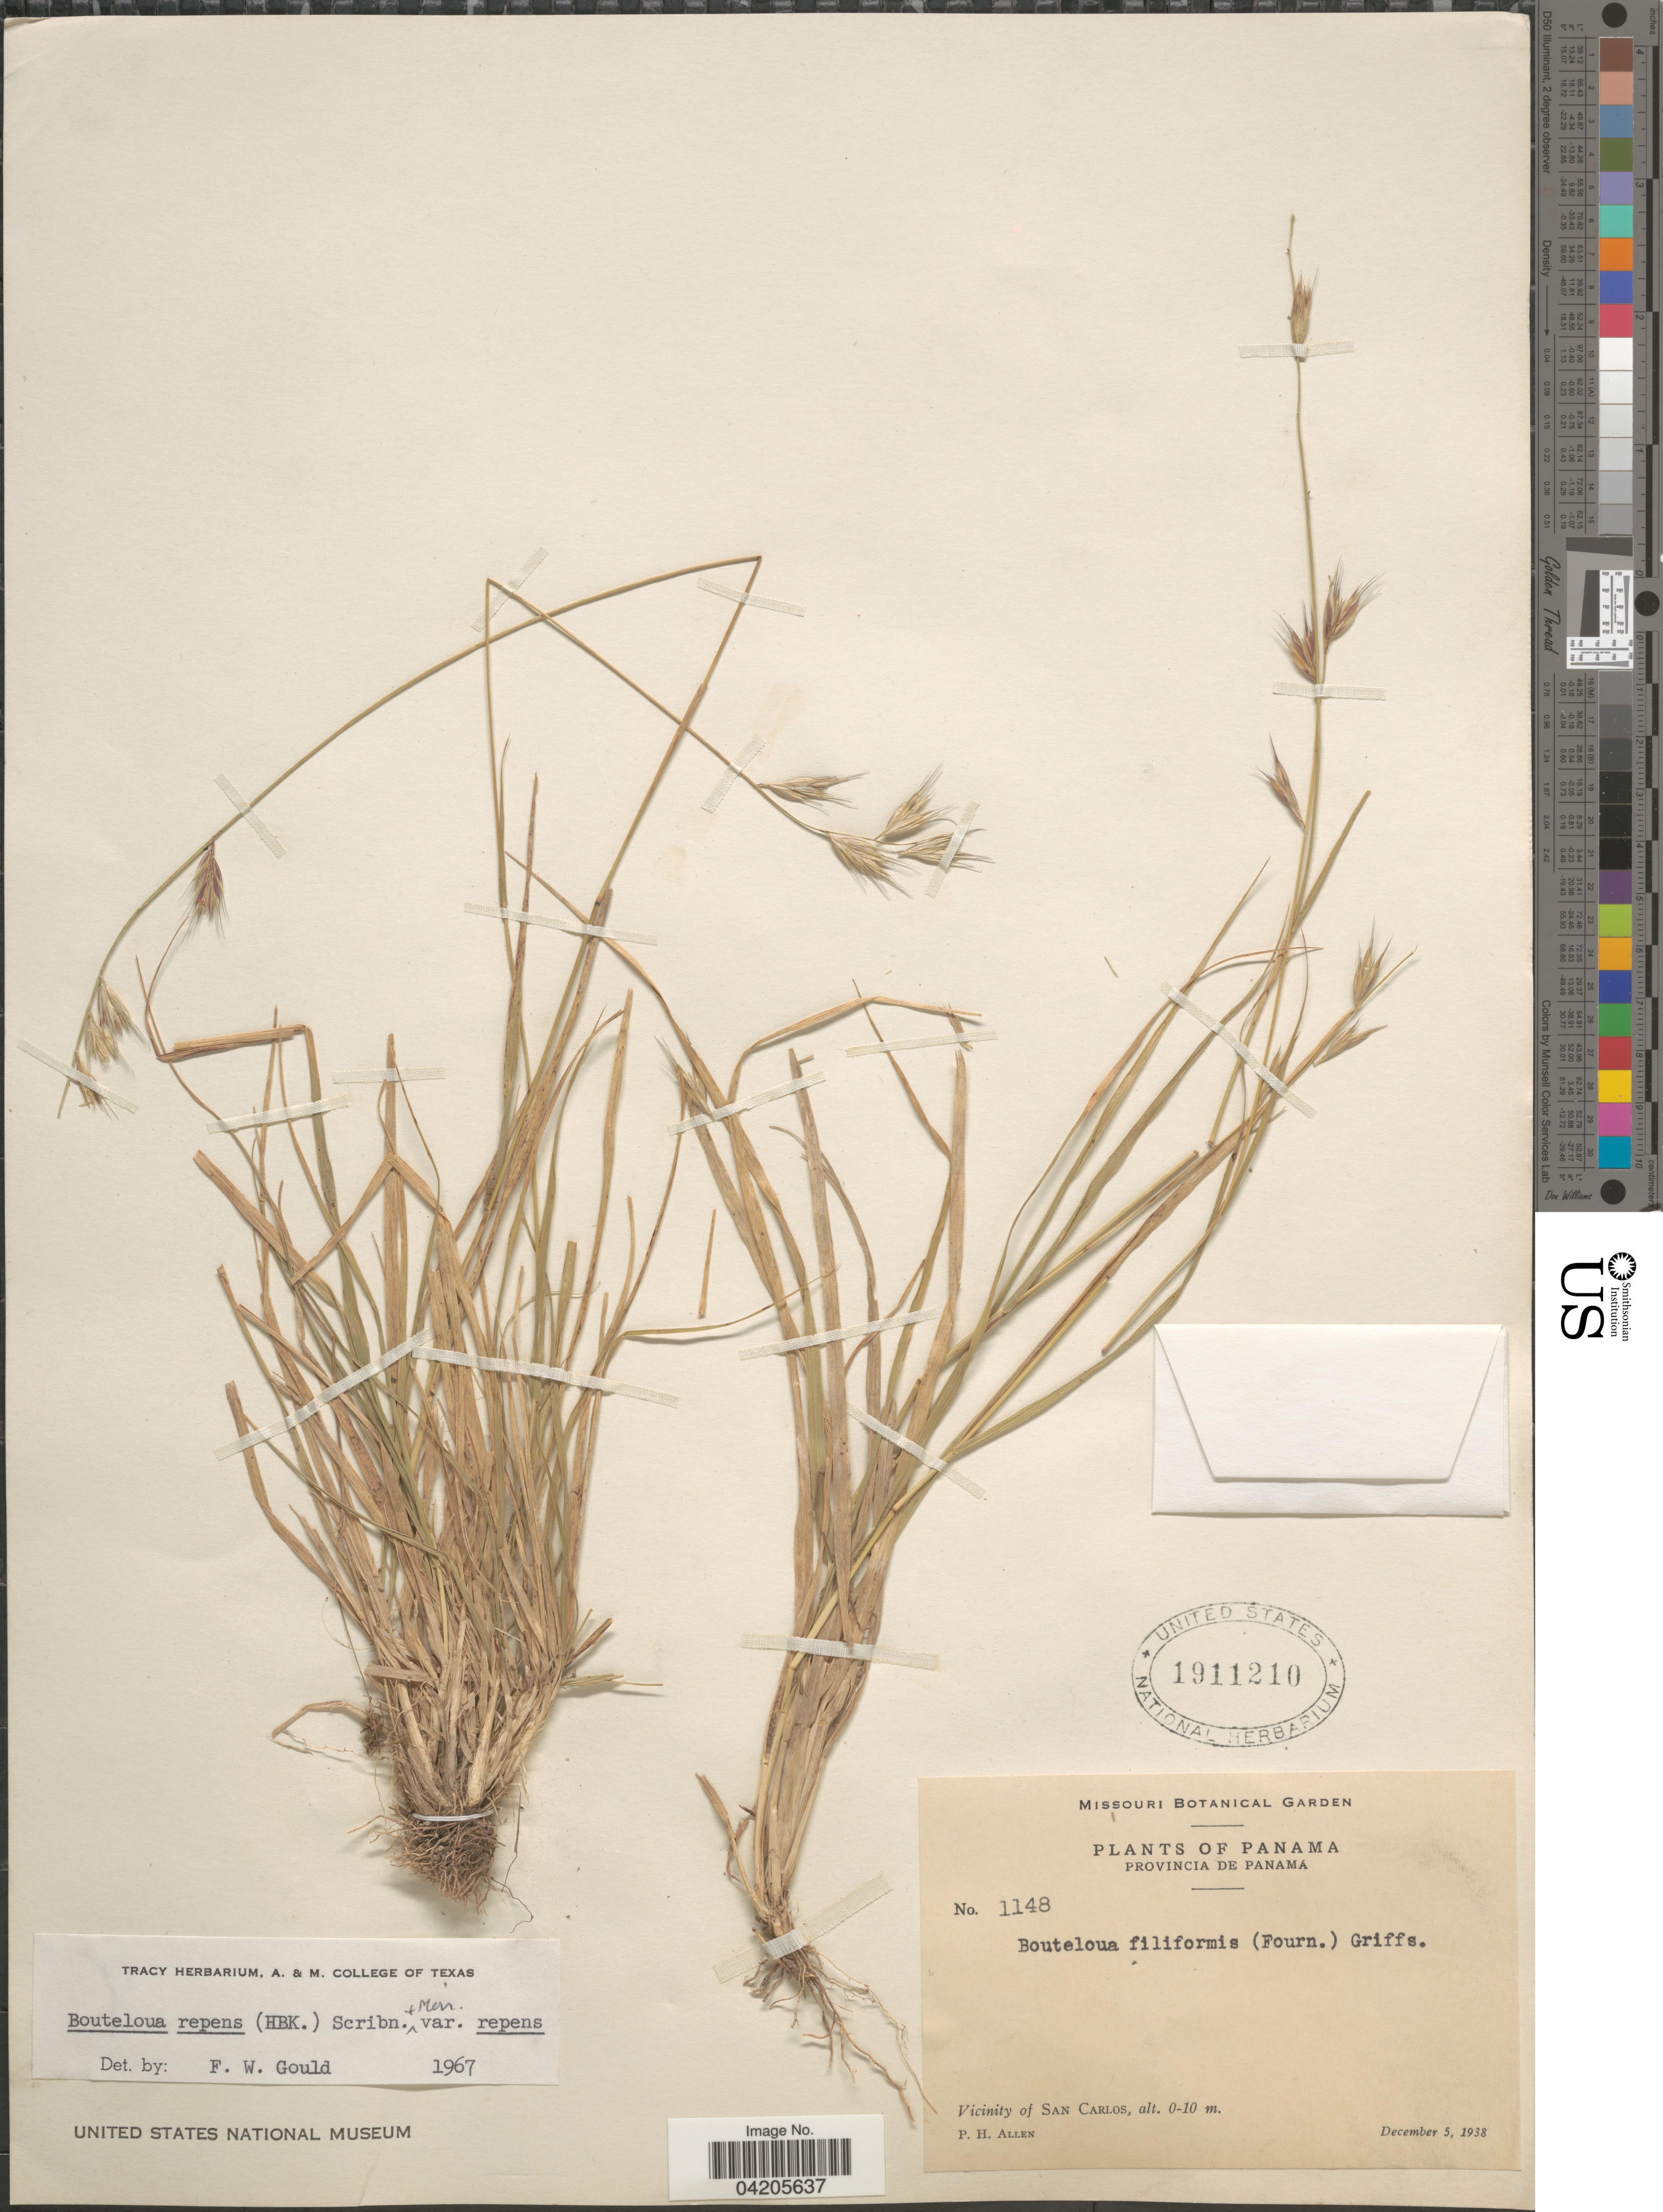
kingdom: Plantae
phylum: Tracheophyta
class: Liliopsida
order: Poales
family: Poaceae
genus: Bouteloua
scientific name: Bouteloua repens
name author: (Kunth) Scribn. & Merr.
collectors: P. H. Allen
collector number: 1148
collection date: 1938-12-05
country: Panama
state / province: Panamá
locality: Vicinity of San Carlos.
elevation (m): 0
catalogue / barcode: US 1911210